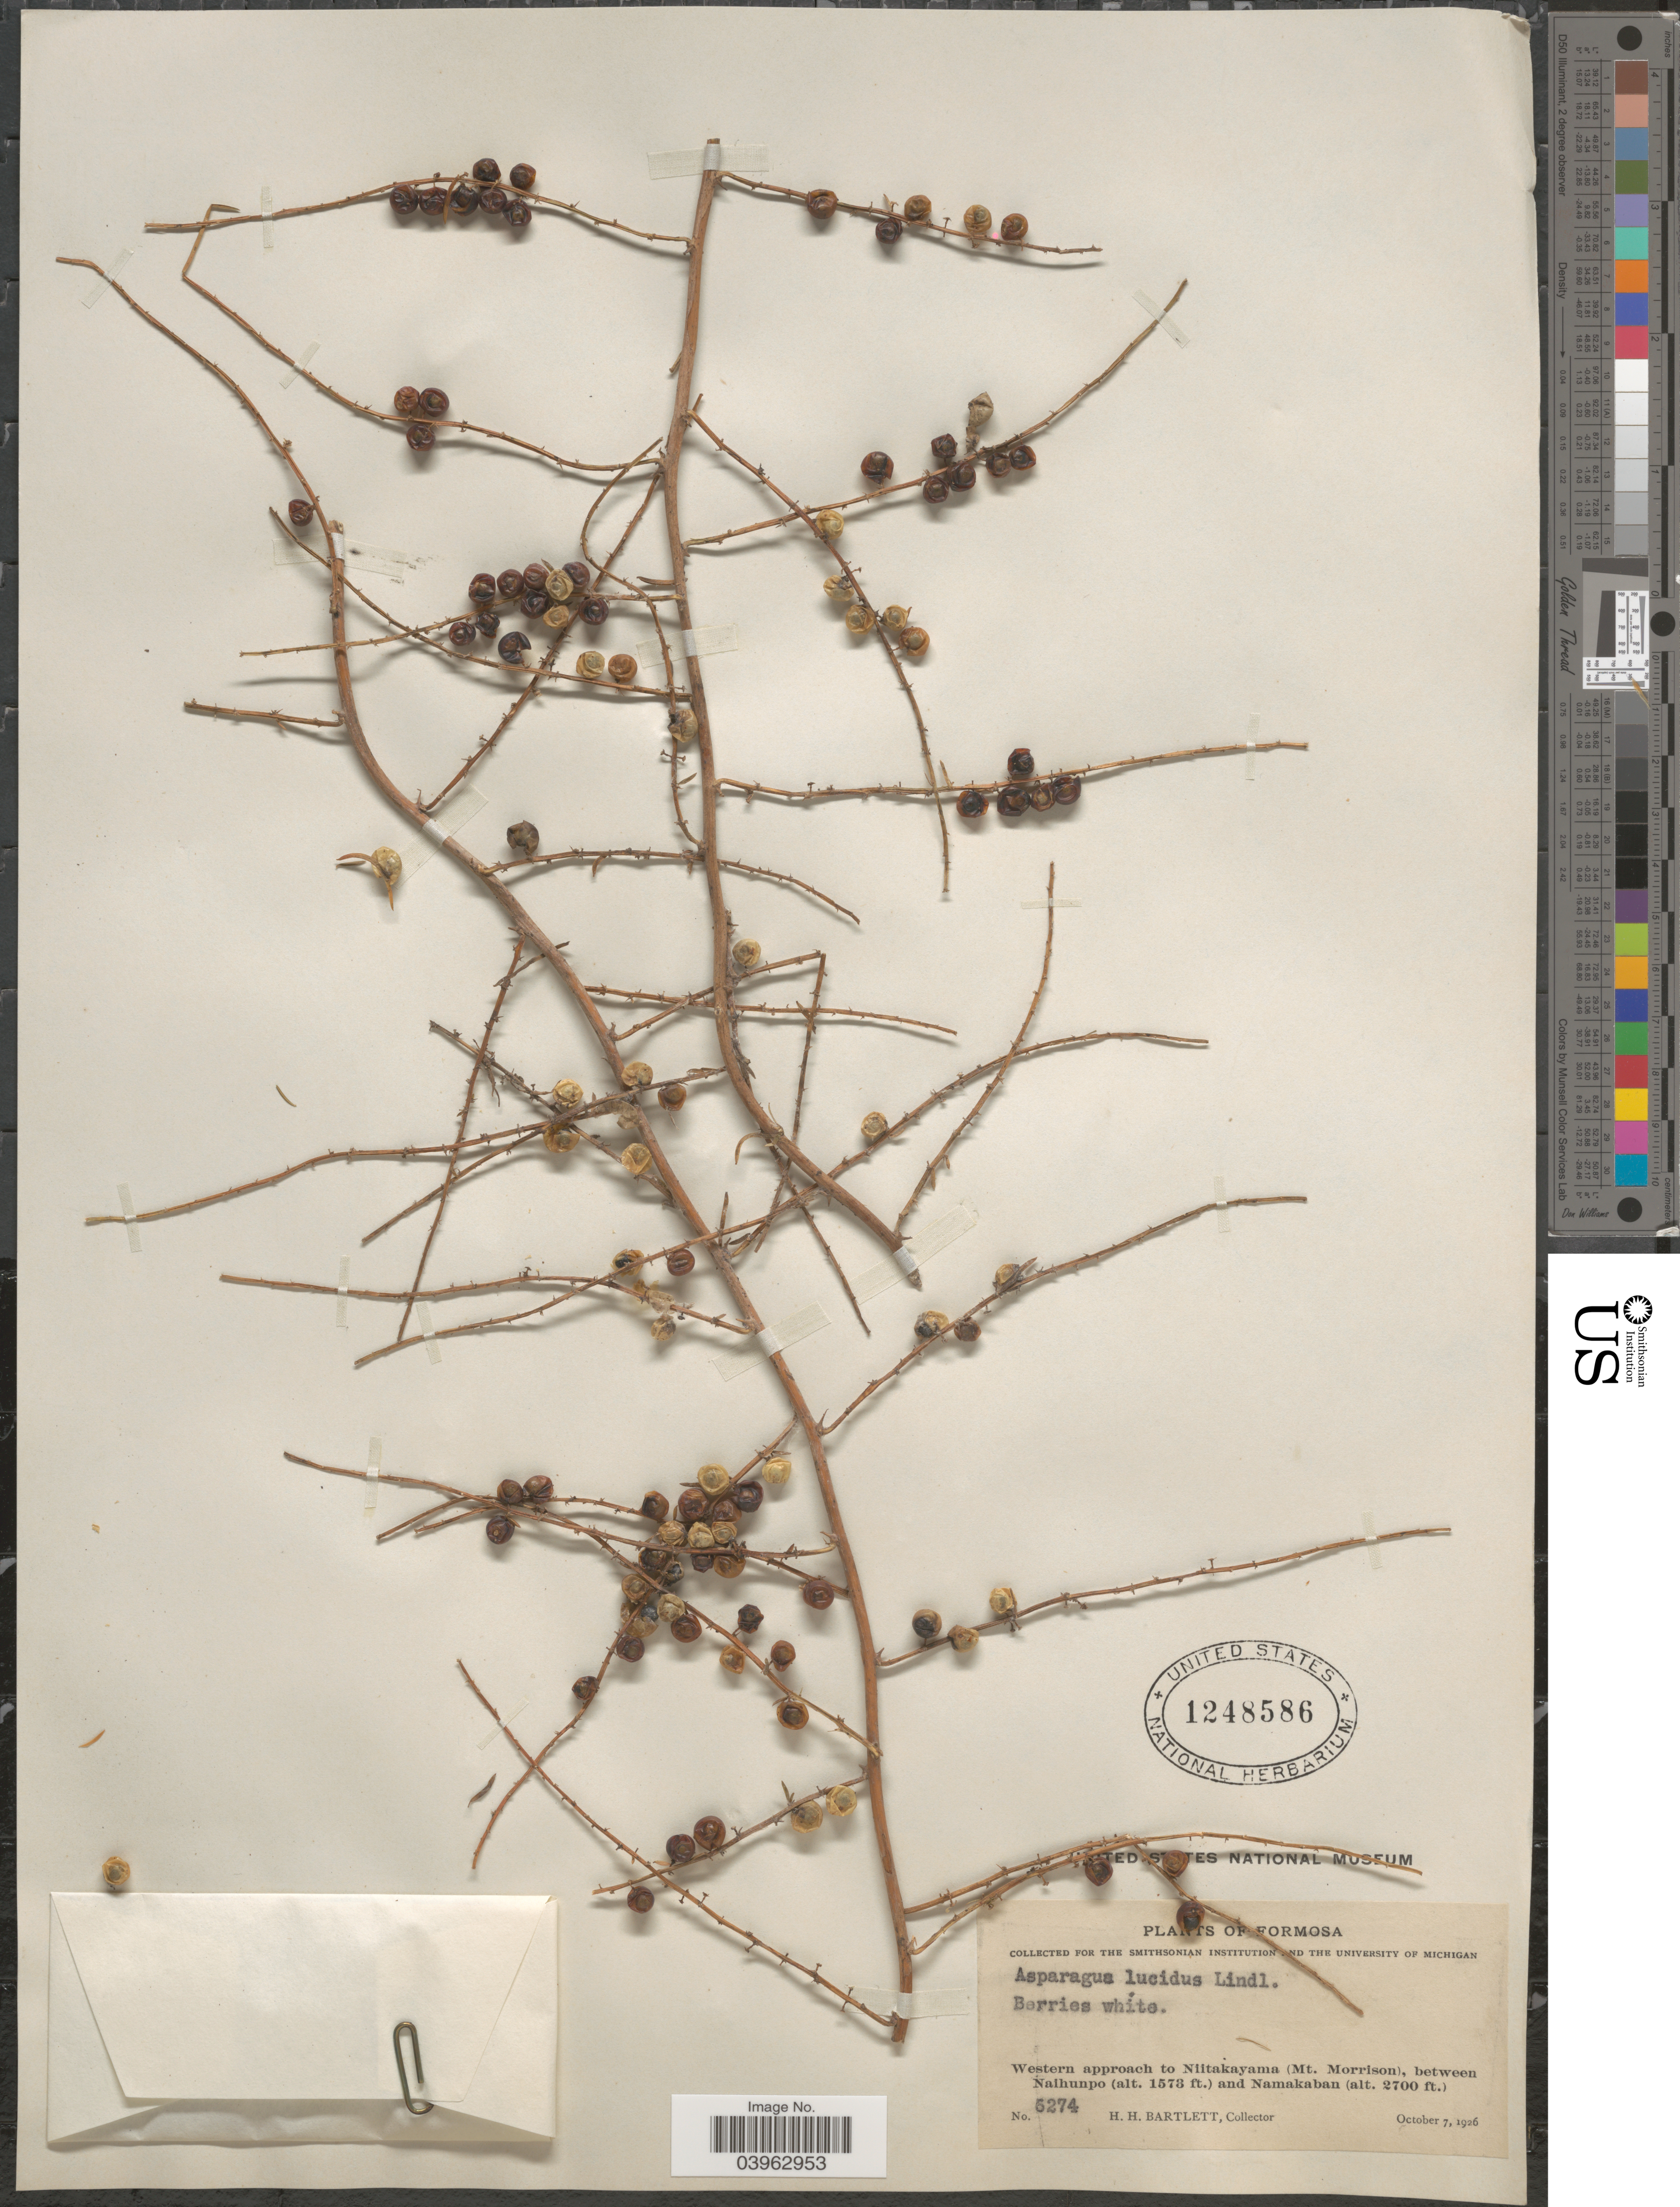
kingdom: Plantae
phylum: Tracheophyta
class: Liliopsida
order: Asparagales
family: Asparagaceae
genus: Asparagus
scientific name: Asparagus lucidus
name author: Lindl.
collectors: H. H. Bartlett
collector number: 5274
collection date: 1926-10-07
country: Taiwan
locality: Formosa. Western approach to Niitakayama (Mt. Morrison), between Naihunpo and Namakaban.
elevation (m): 479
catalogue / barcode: US 1248586